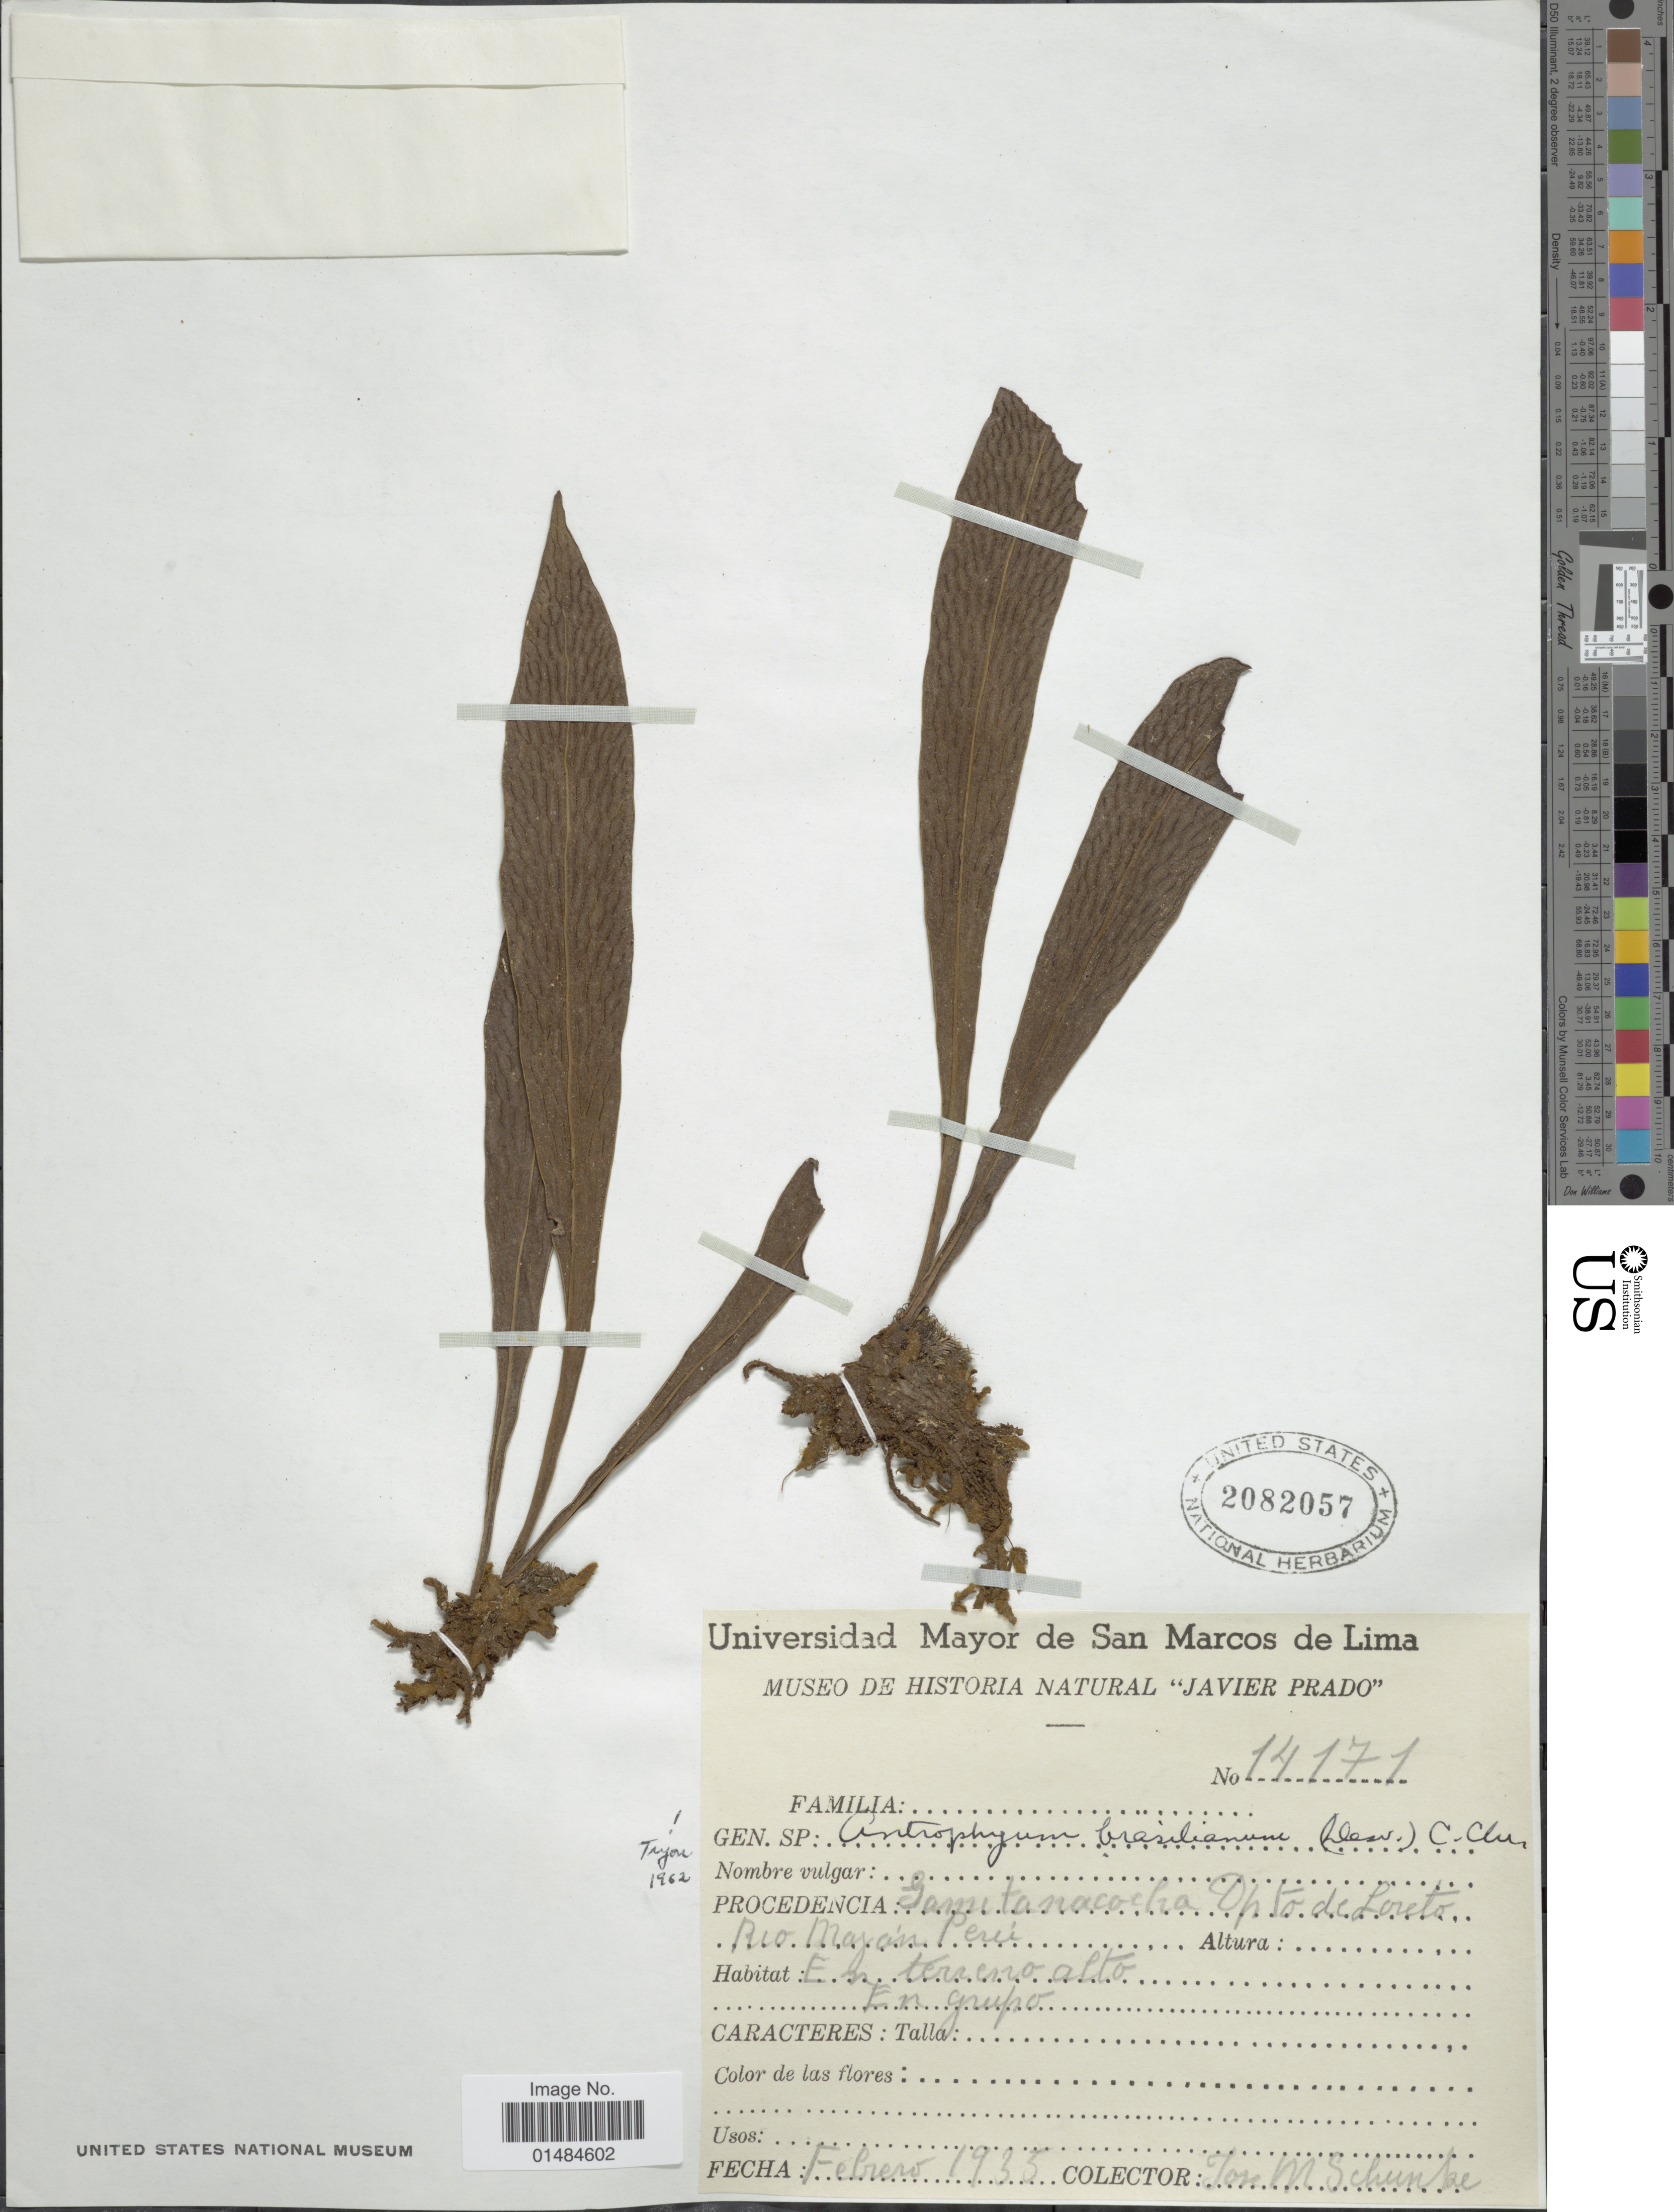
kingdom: Plantae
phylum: Tracheophyta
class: Polypodiopsida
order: Polypodiales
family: Pteridaceae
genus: Polytaenium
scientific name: Polytaenium brasilianum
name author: Benedict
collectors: J. M. Schunke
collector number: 14171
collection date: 1935-02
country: Peru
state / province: Loreto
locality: Gamitanacocha, Río Mazán, Dpto. de Loreto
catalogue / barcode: US 2082057